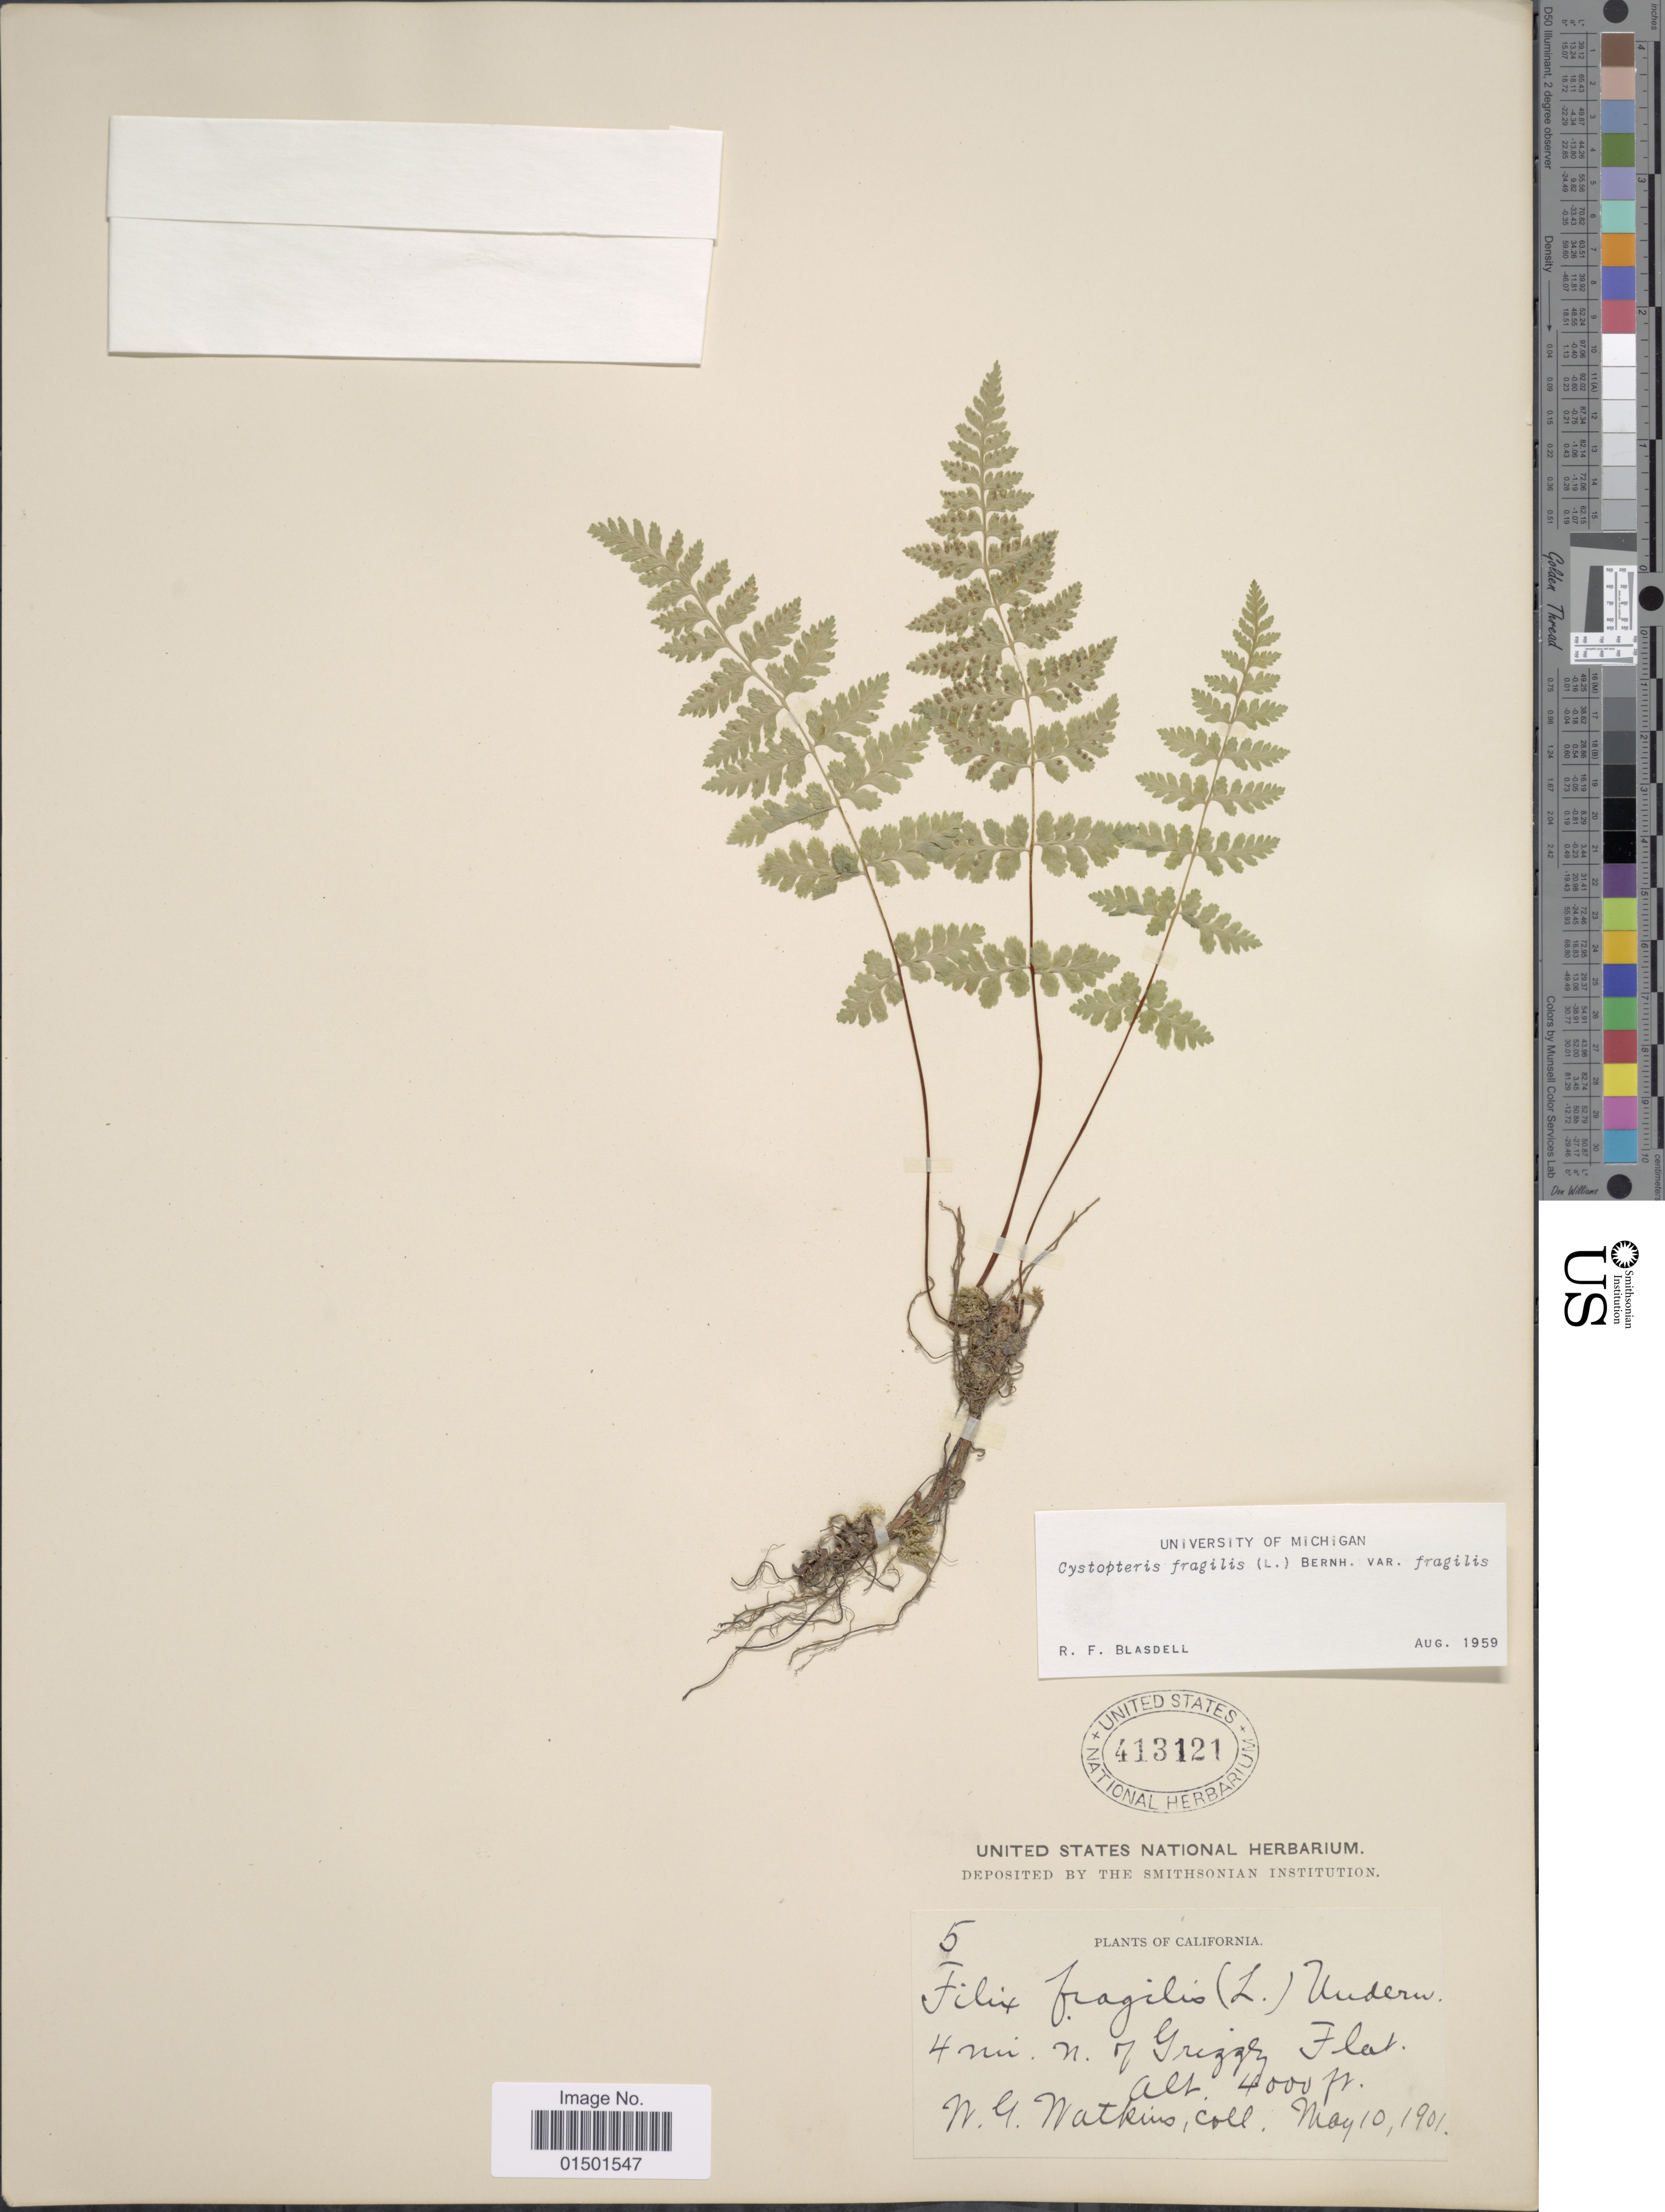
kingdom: Plantae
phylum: Tracheophyta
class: Polypodiopsida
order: Polypodiales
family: Cystopteridaceae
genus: Cystopteris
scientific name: Cystopteris fragilis var. fragilis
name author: (L.) Bernh.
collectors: W. Watkins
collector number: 5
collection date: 1901-05-10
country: United States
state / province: California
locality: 4 mi. n. of Grizzly Flat.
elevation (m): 1219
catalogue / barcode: US 413121